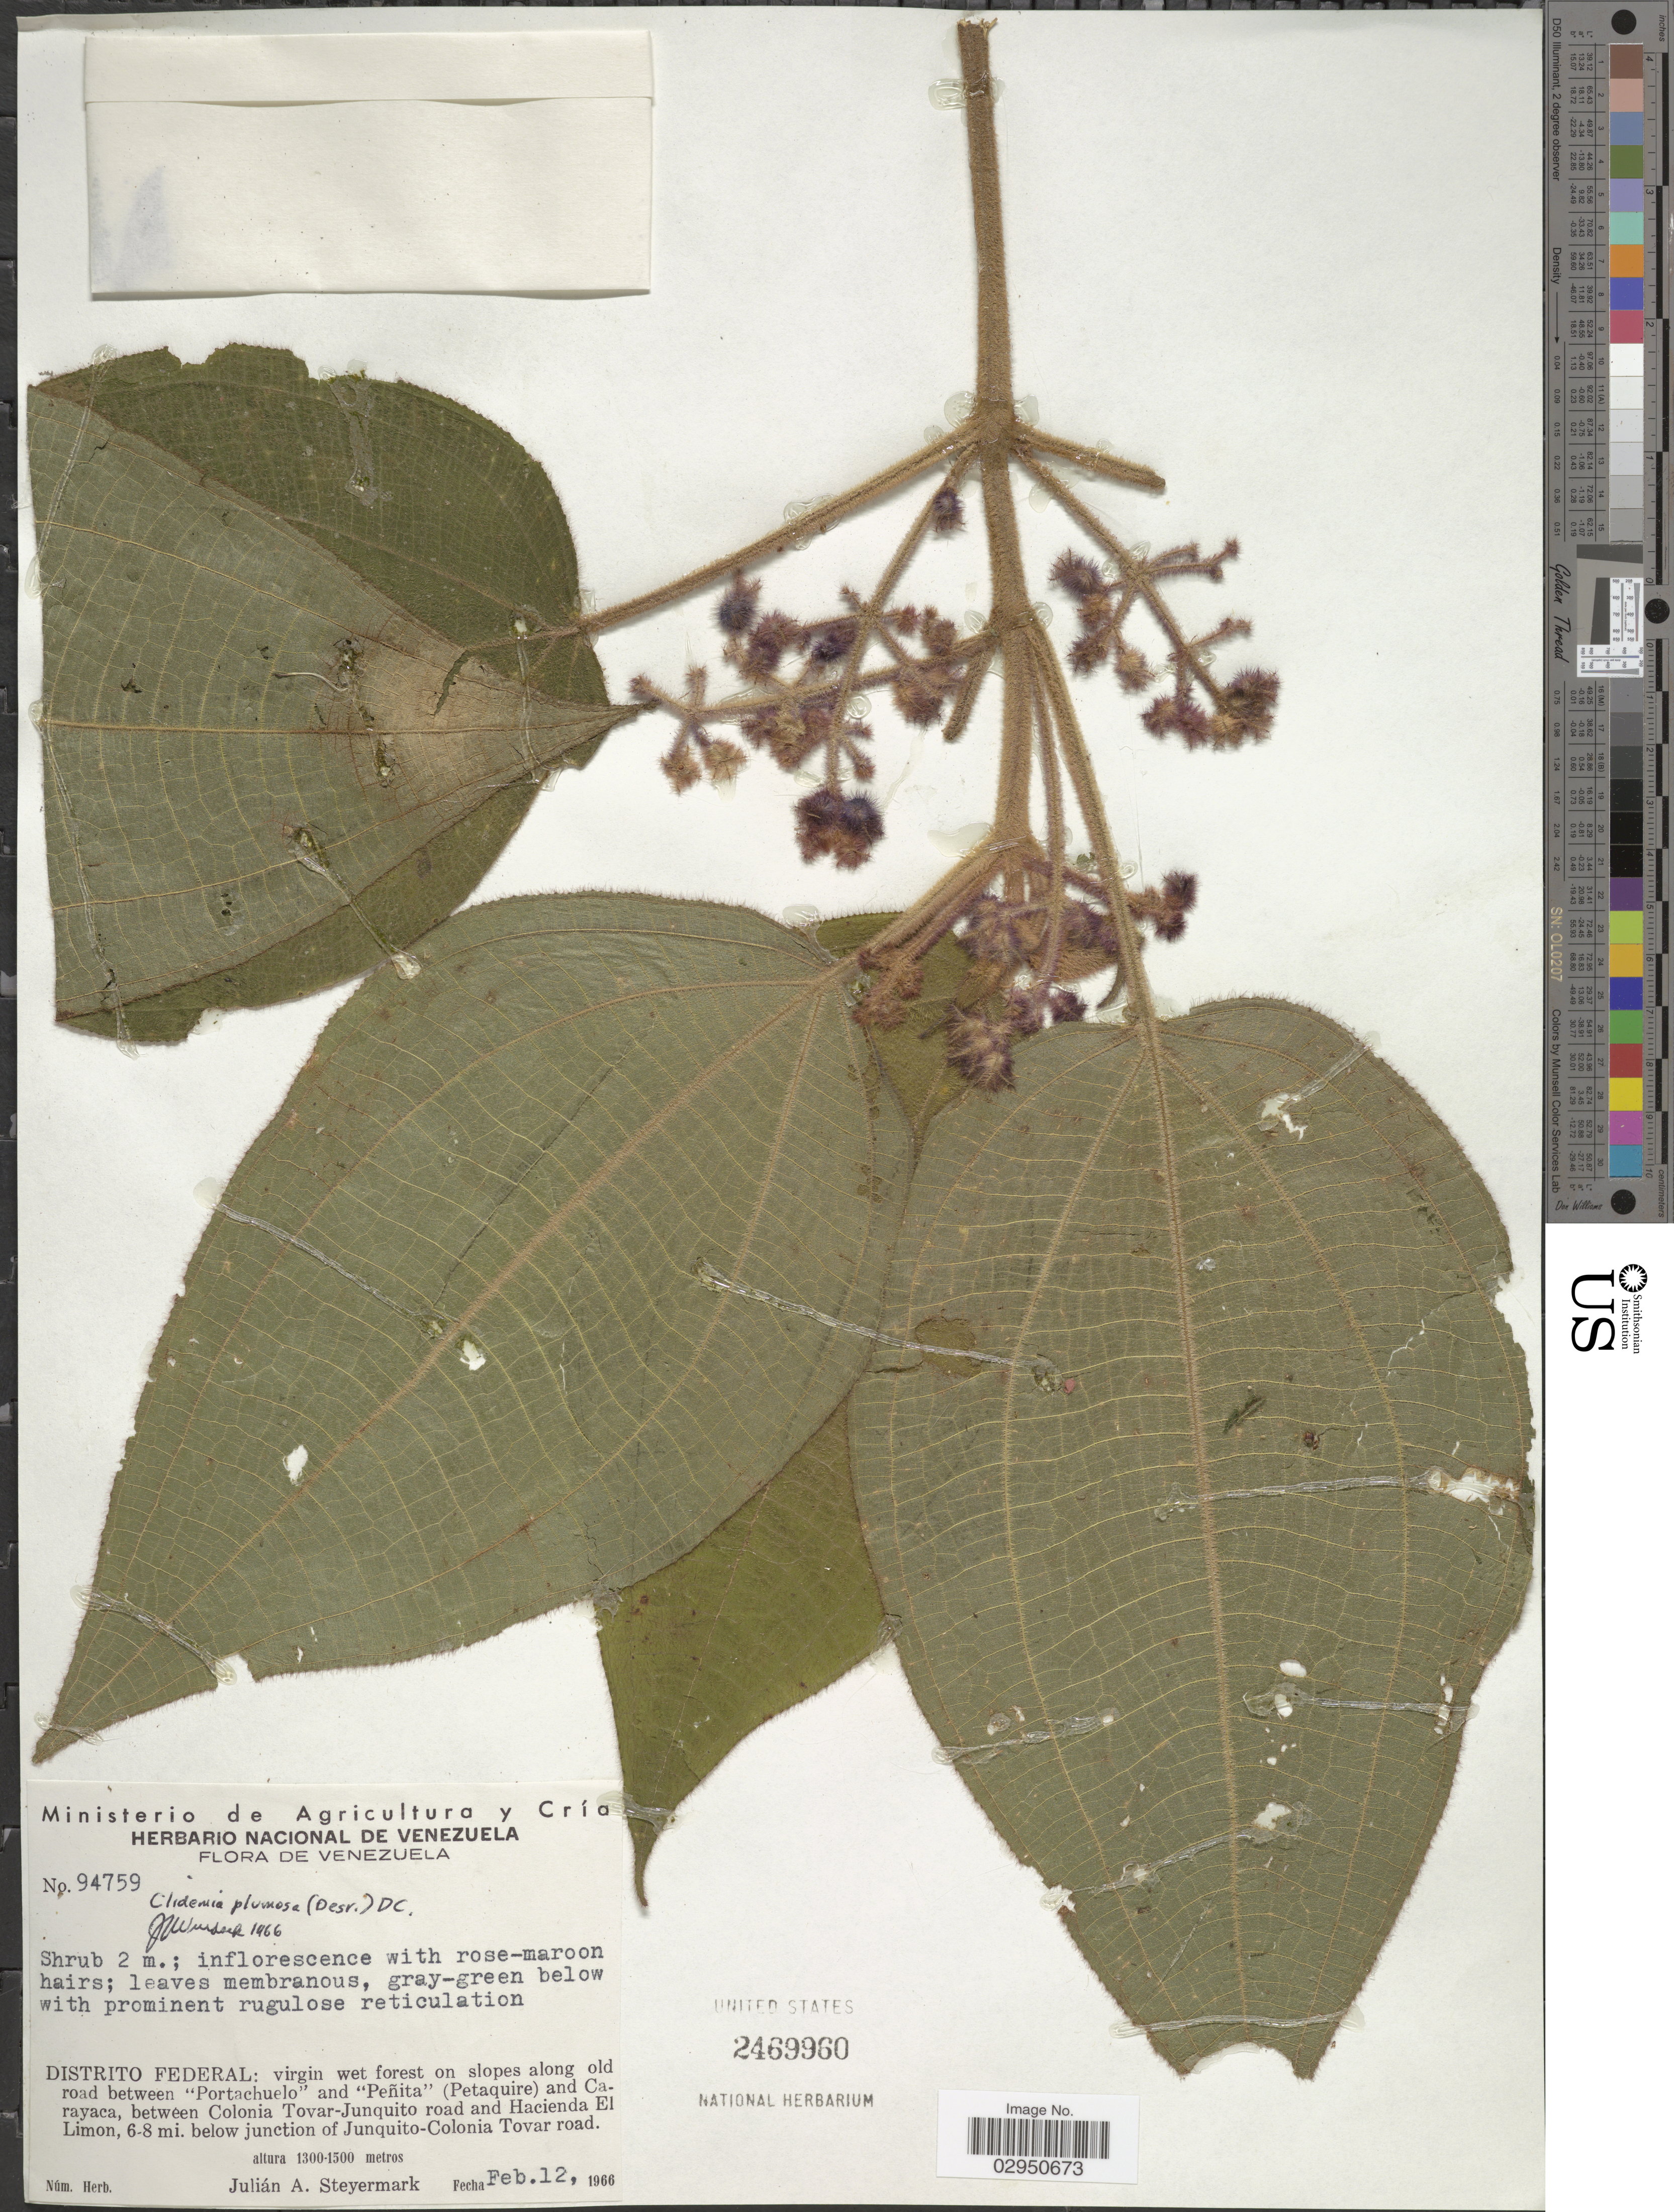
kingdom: Plantae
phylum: Tracheophyta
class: Magnoliopsida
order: Myrtales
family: Melastomataceae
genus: Clidemia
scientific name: Clidemia plumosa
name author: DC.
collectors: J. Steyermark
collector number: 94759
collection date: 1966-02-12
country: Venezuela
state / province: Distrito Federal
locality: Distrito Federal: along old road between "Portachuelo" and "Peñita" (Petaquire) and Carayaca, between Colonia Tovar-Junquito road and Hacienda El Limon, 6-8 mi. below junction of Junquito-Colonia Tovar road.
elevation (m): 1300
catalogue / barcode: US 2469960